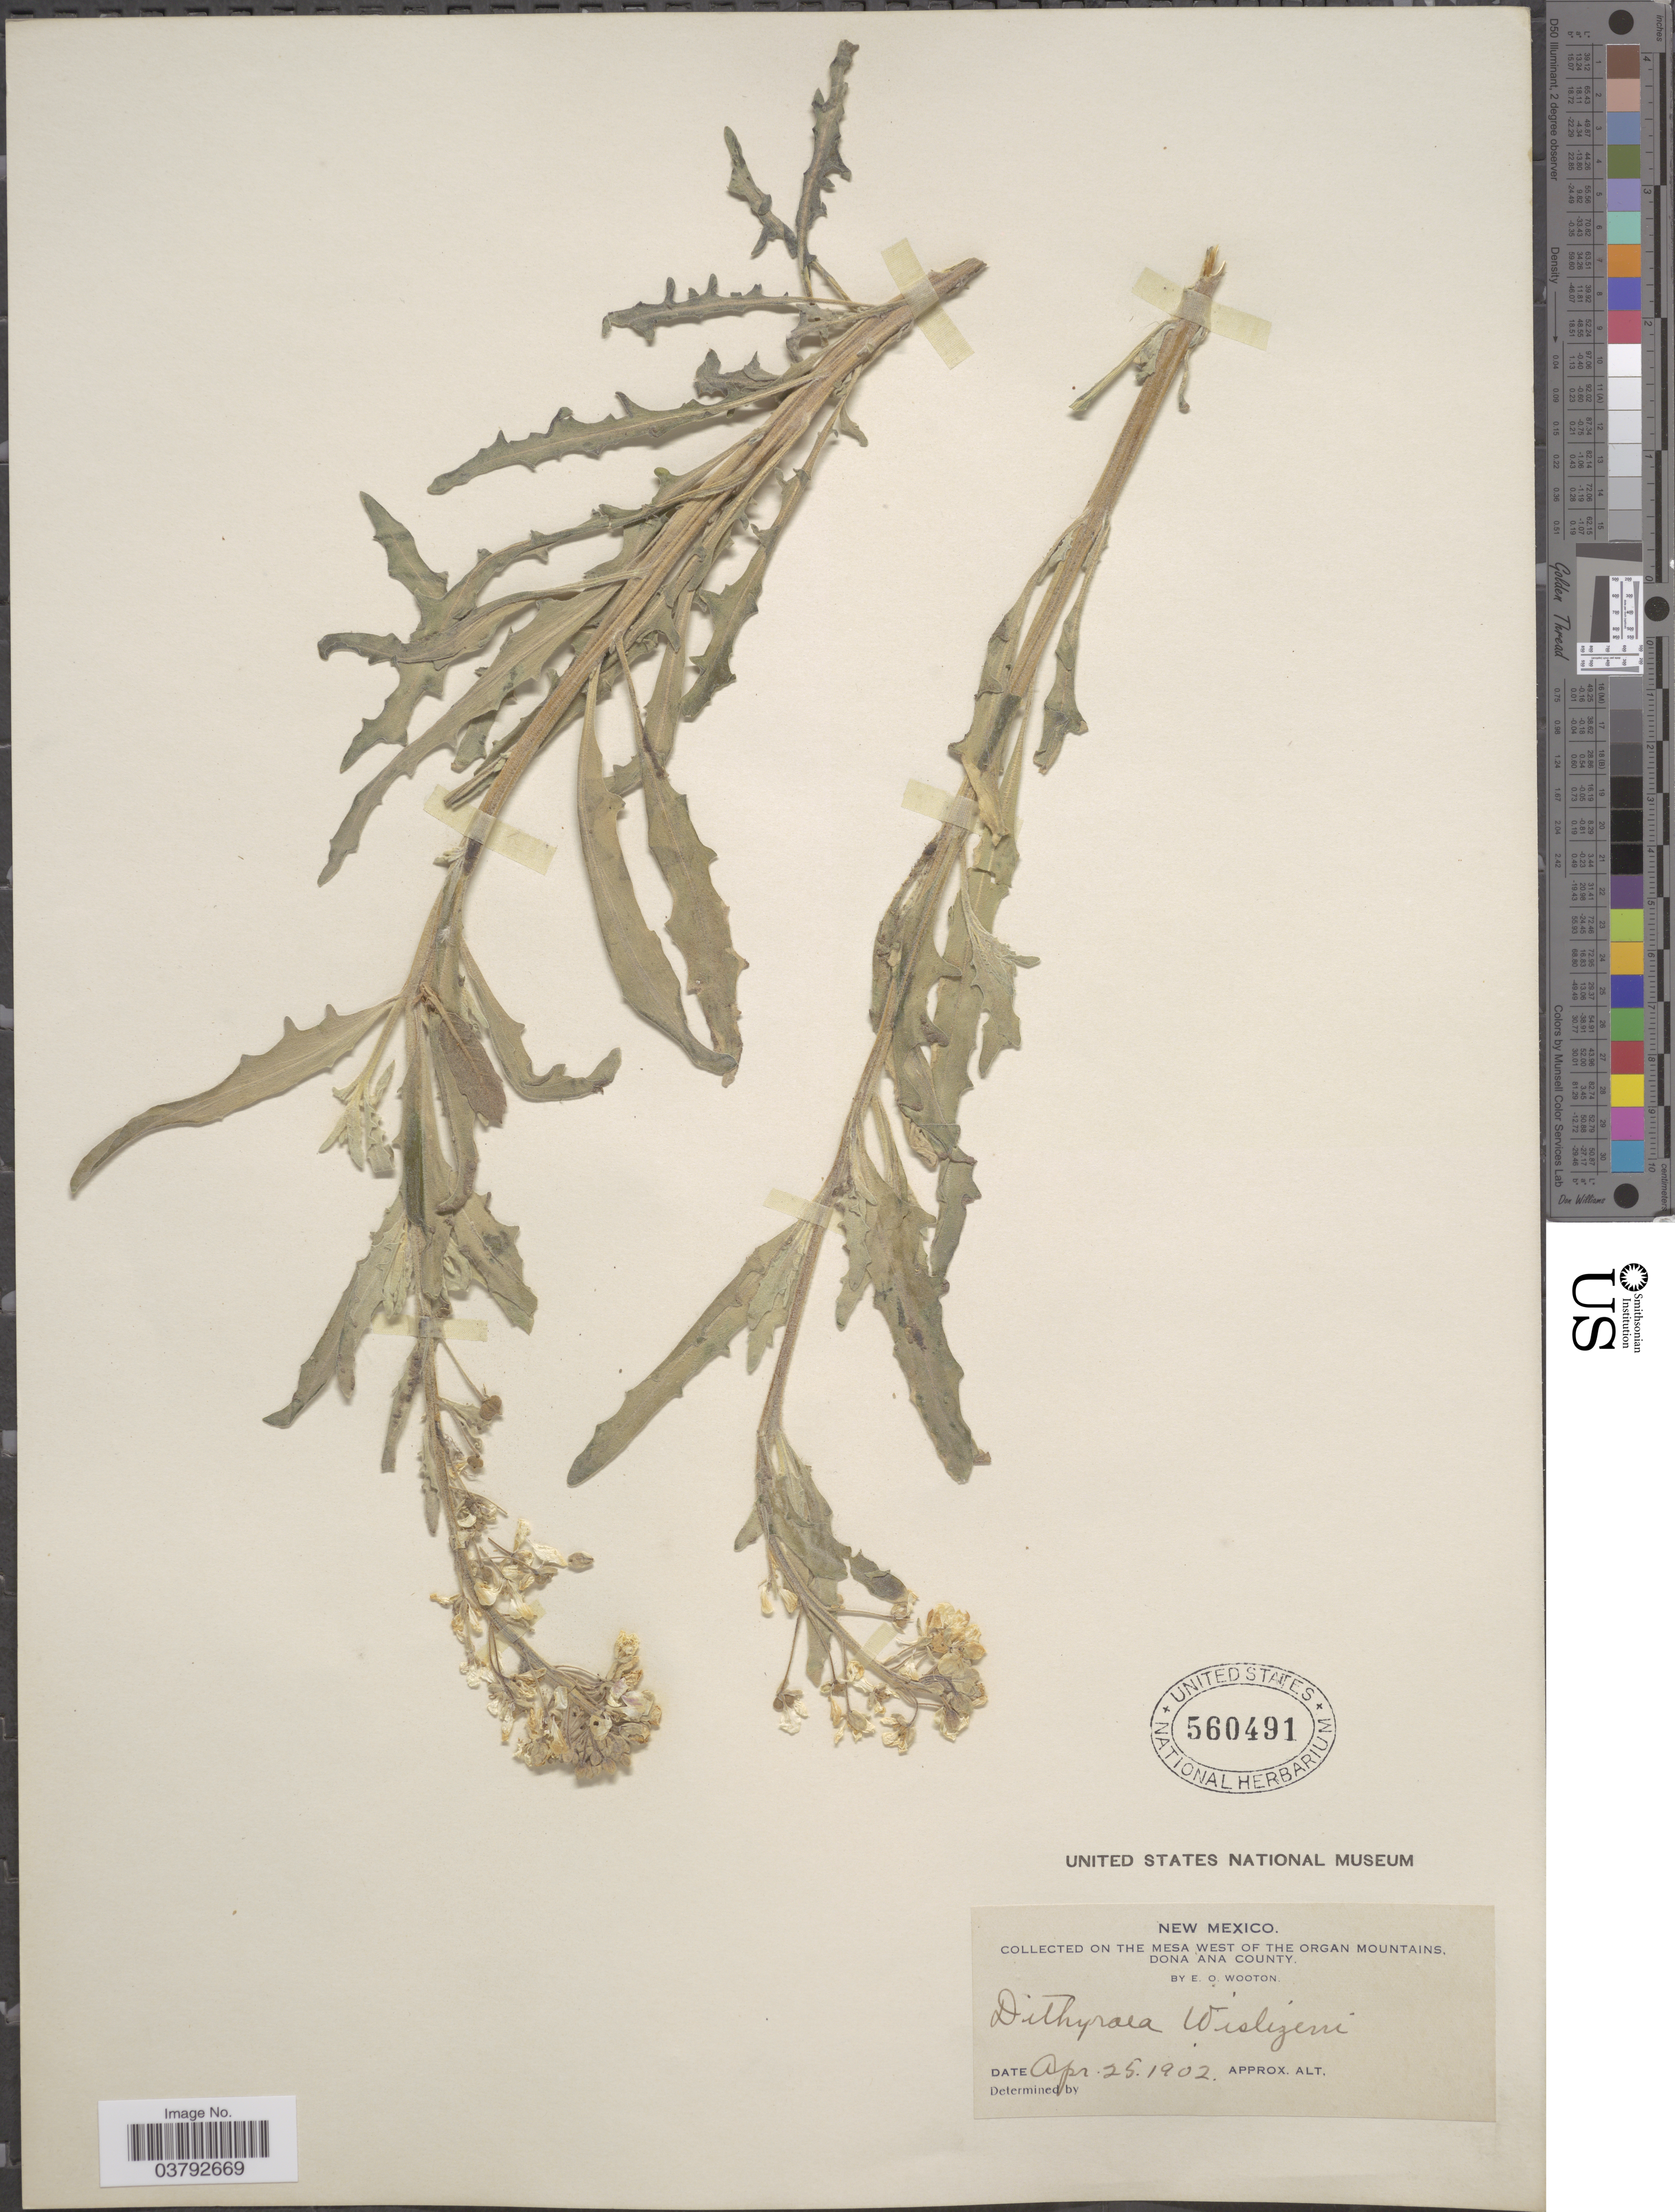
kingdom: Plantae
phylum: Tracheophyta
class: Magnoliopsida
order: Brassicales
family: Brassicaceae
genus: Dithyrea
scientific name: Dithyrea wislizeni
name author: Engelm.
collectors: E. O. Wooton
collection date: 1902-04-25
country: United States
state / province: New Mexico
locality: The Mesa west of the Organ Mountains, Dona Ana County.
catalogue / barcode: US 560491